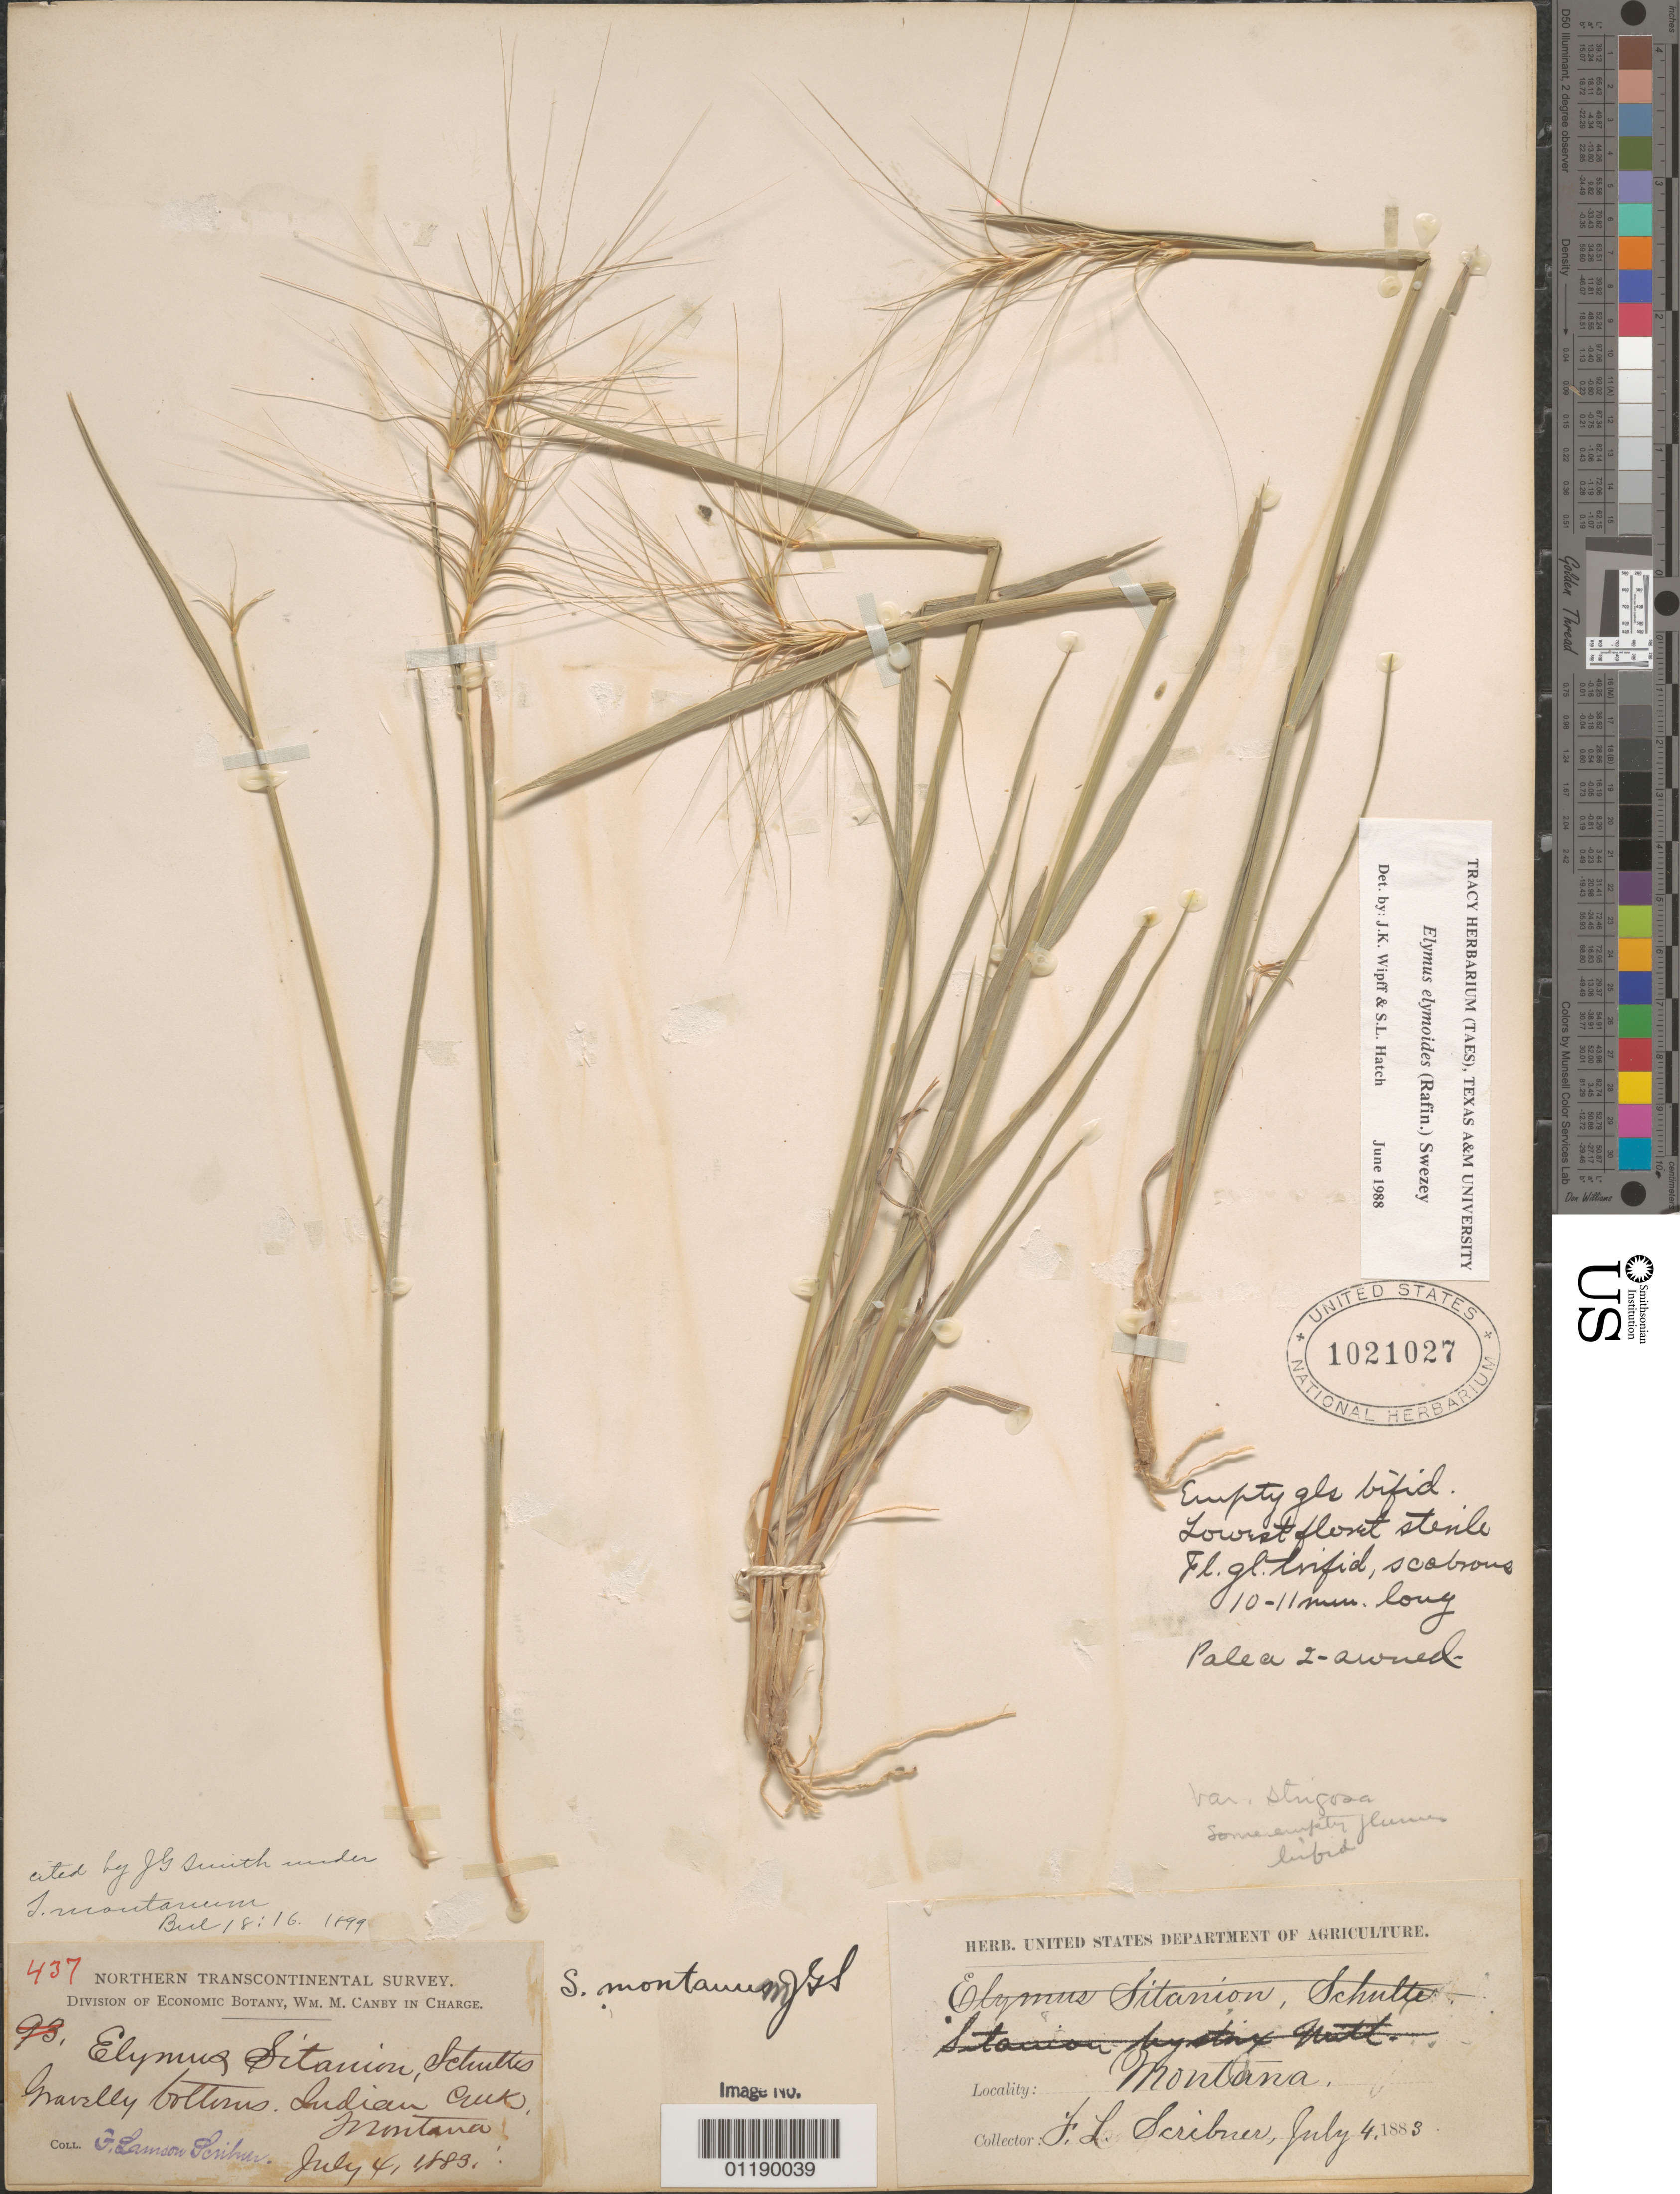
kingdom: Plantae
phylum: Tracheophyta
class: Liliopsida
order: Poales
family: Poaceae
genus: Elymus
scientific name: Elymus elymoides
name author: (Raf.) Swezey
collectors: F. L. Scribner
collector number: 437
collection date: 1883-07-04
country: United States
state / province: Montana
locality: Indian Creek.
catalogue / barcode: US 1021027